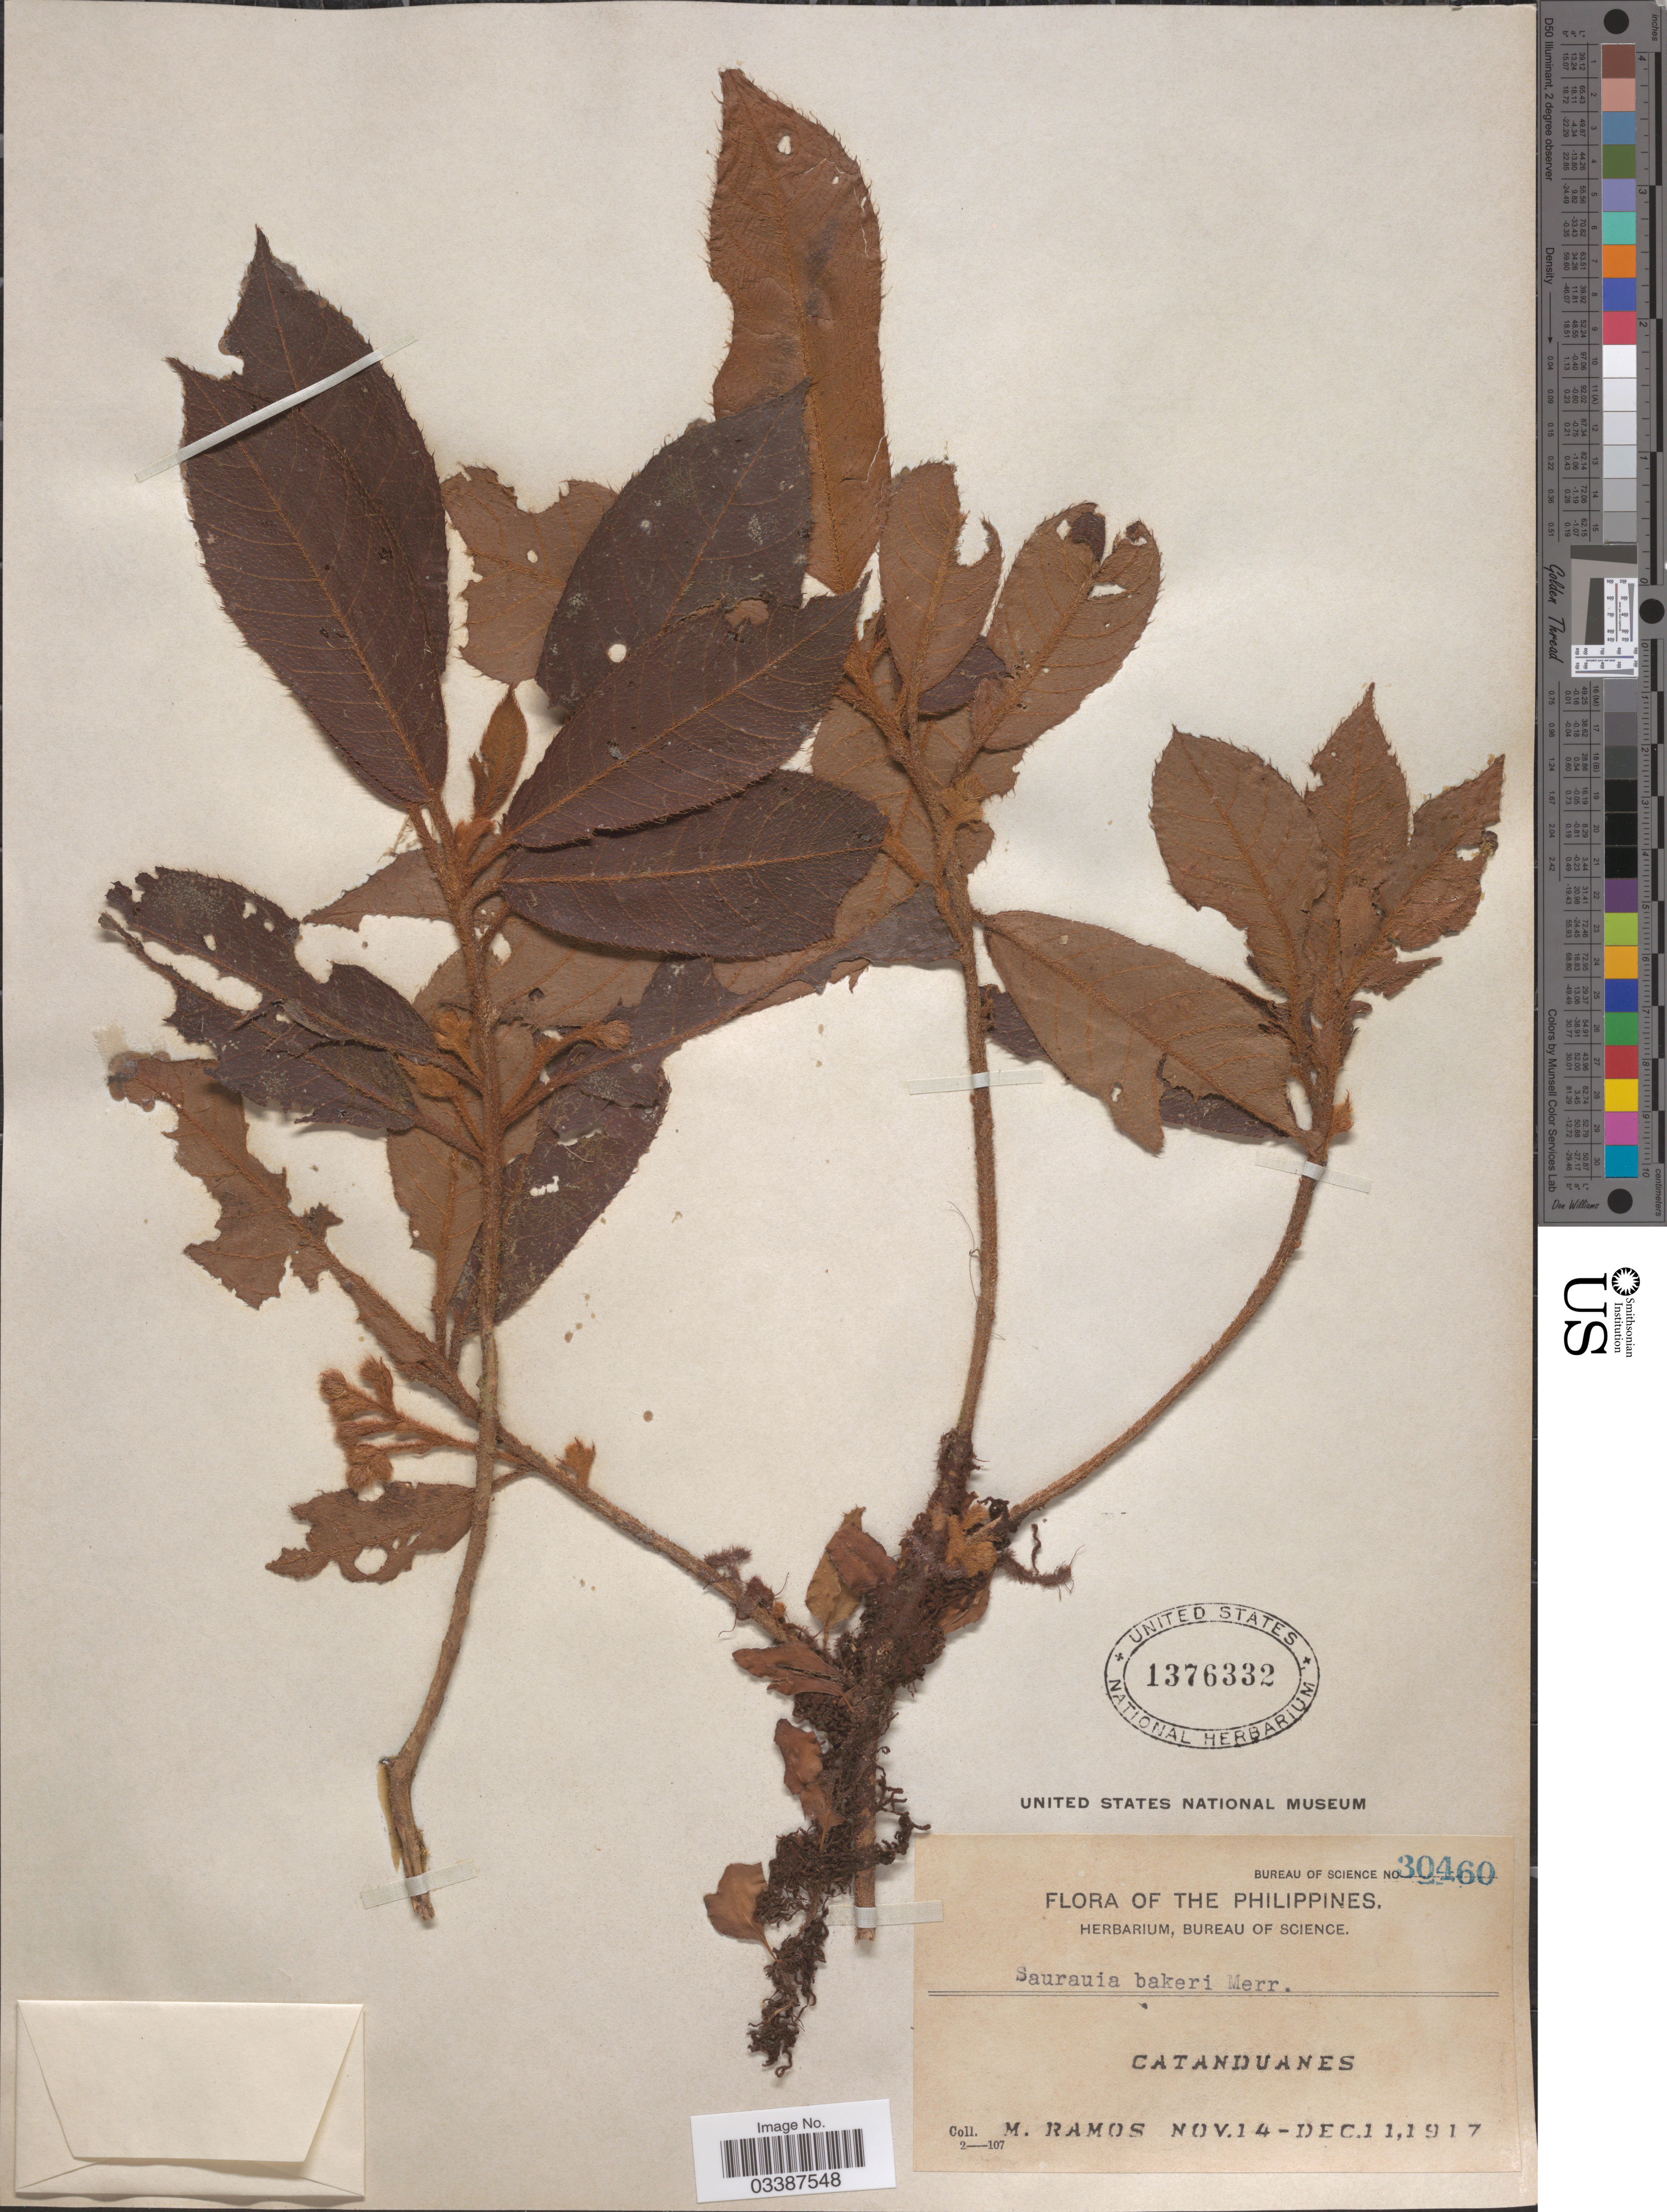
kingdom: Plantae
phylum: Tracheophyta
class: Magnoliopsida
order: Ericales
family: Actinidiaceae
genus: Saurauia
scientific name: Saurauia sp.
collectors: M. Ramos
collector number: Bureau of Science 30460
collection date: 1917-11-14/1917-12-01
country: Philippines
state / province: Bicol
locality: Catanduanes.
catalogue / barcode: US 1376332